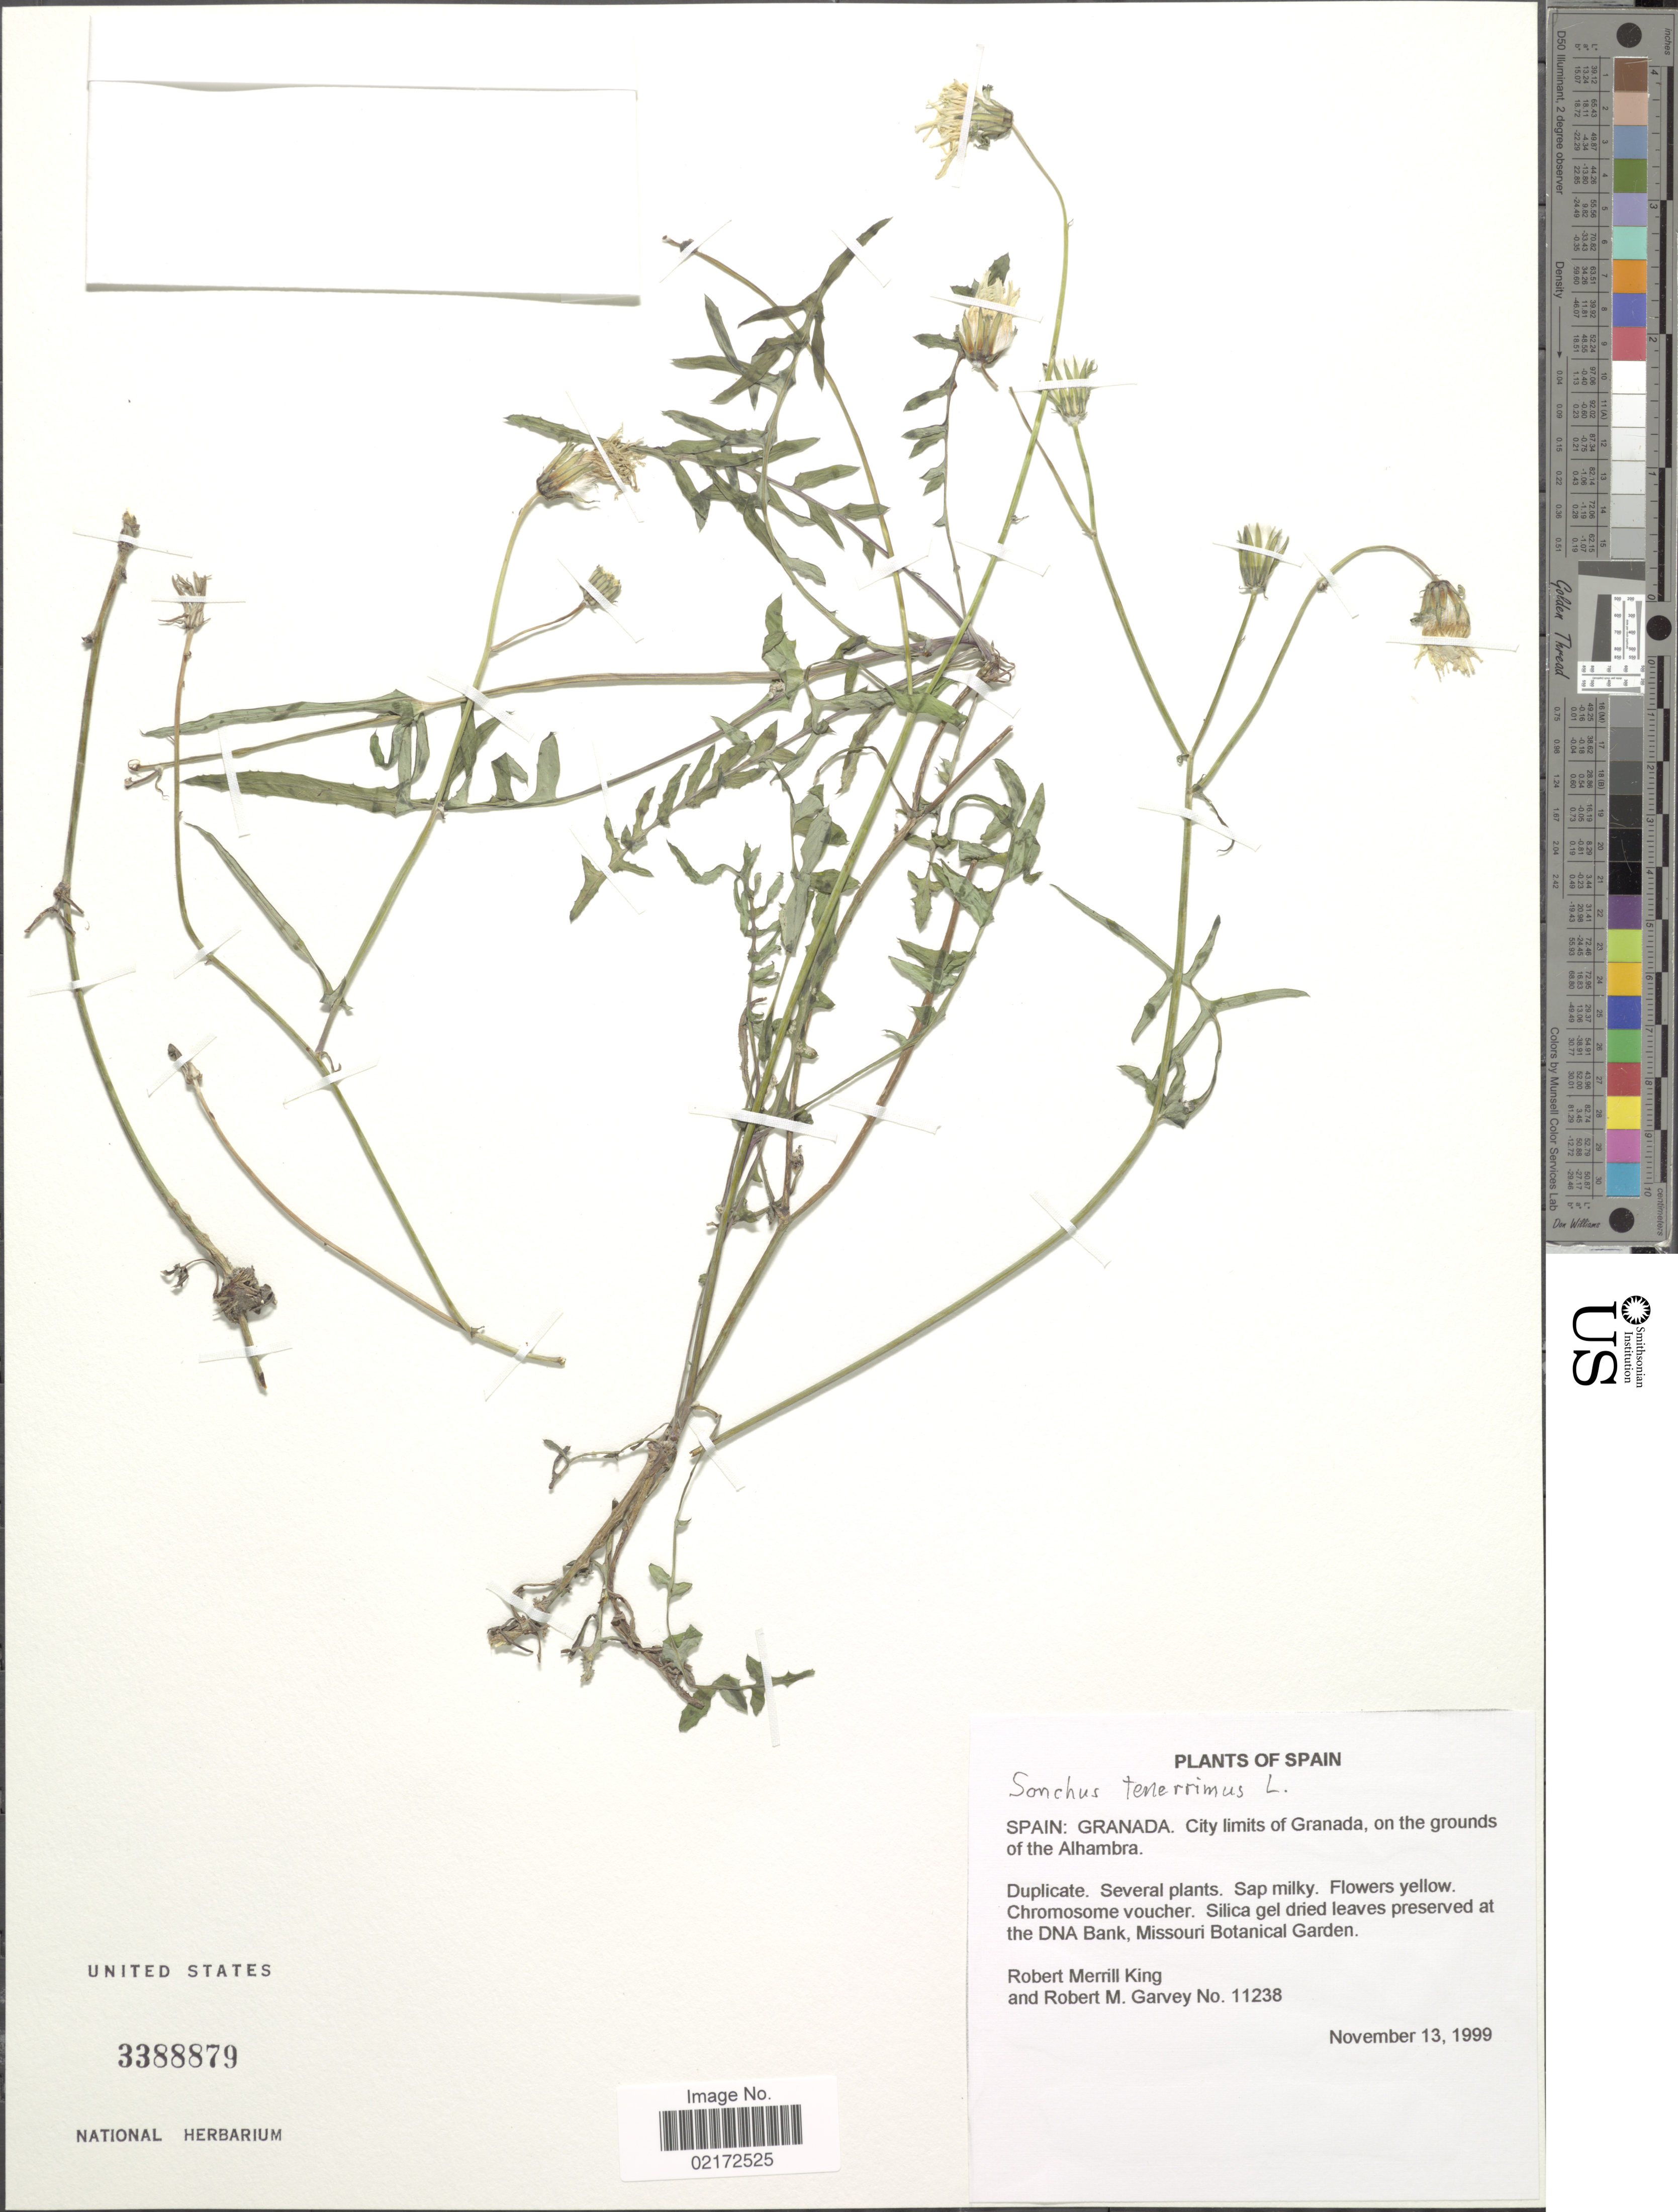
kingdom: Plantae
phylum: Tracheophyta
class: Magnoliopsida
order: Asterales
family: Asteraceae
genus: Sonchus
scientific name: Sonchus tenerrimus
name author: L.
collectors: R. M. King & R. Garvey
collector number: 11238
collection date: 1999-11-13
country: Spain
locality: Spain: Granada. City limits of Granada, on the grounds of the Alhambra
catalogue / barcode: US 3388879